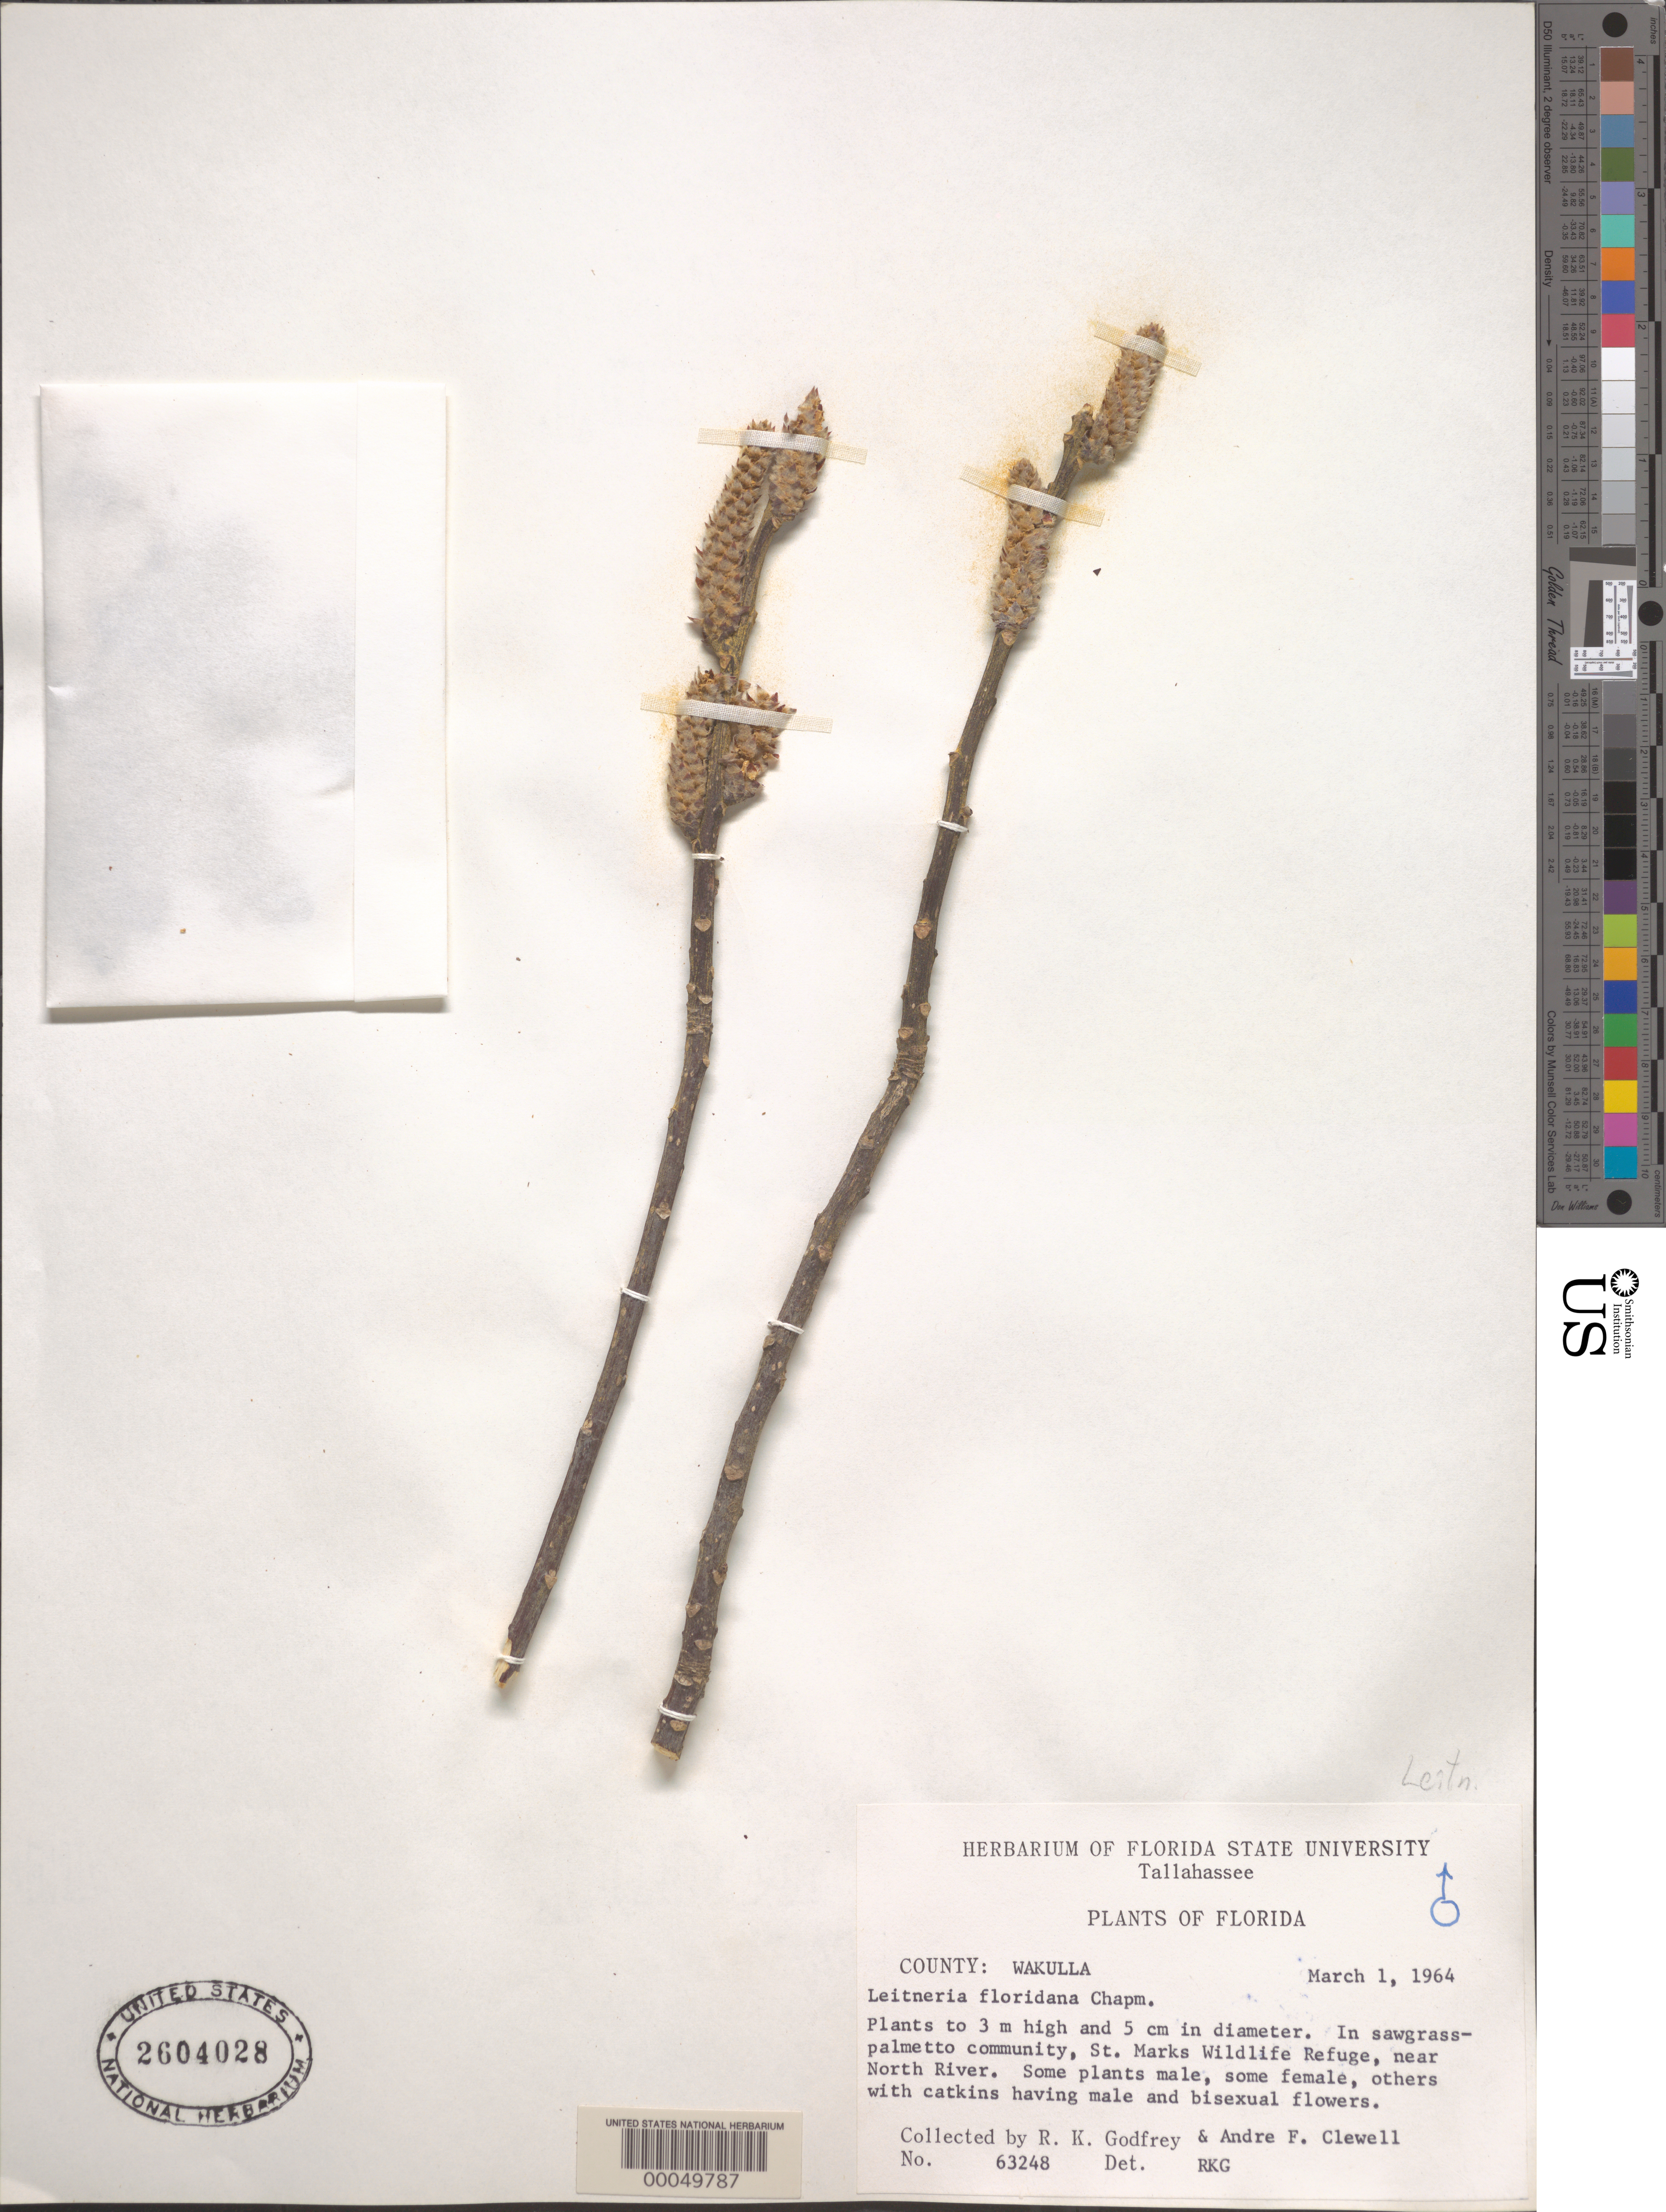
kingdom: Plantae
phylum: Tracheophyta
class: Magnoliopsida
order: Sapindales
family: Simaroubaceae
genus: Leitneria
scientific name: Leitneria floridana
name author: Chapm.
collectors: R. K. Godfrey & A. Clewell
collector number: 63248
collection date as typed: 01 Mar 1964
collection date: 1964-03-01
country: United States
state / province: Florida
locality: St marks refuge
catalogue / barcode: US 2604028